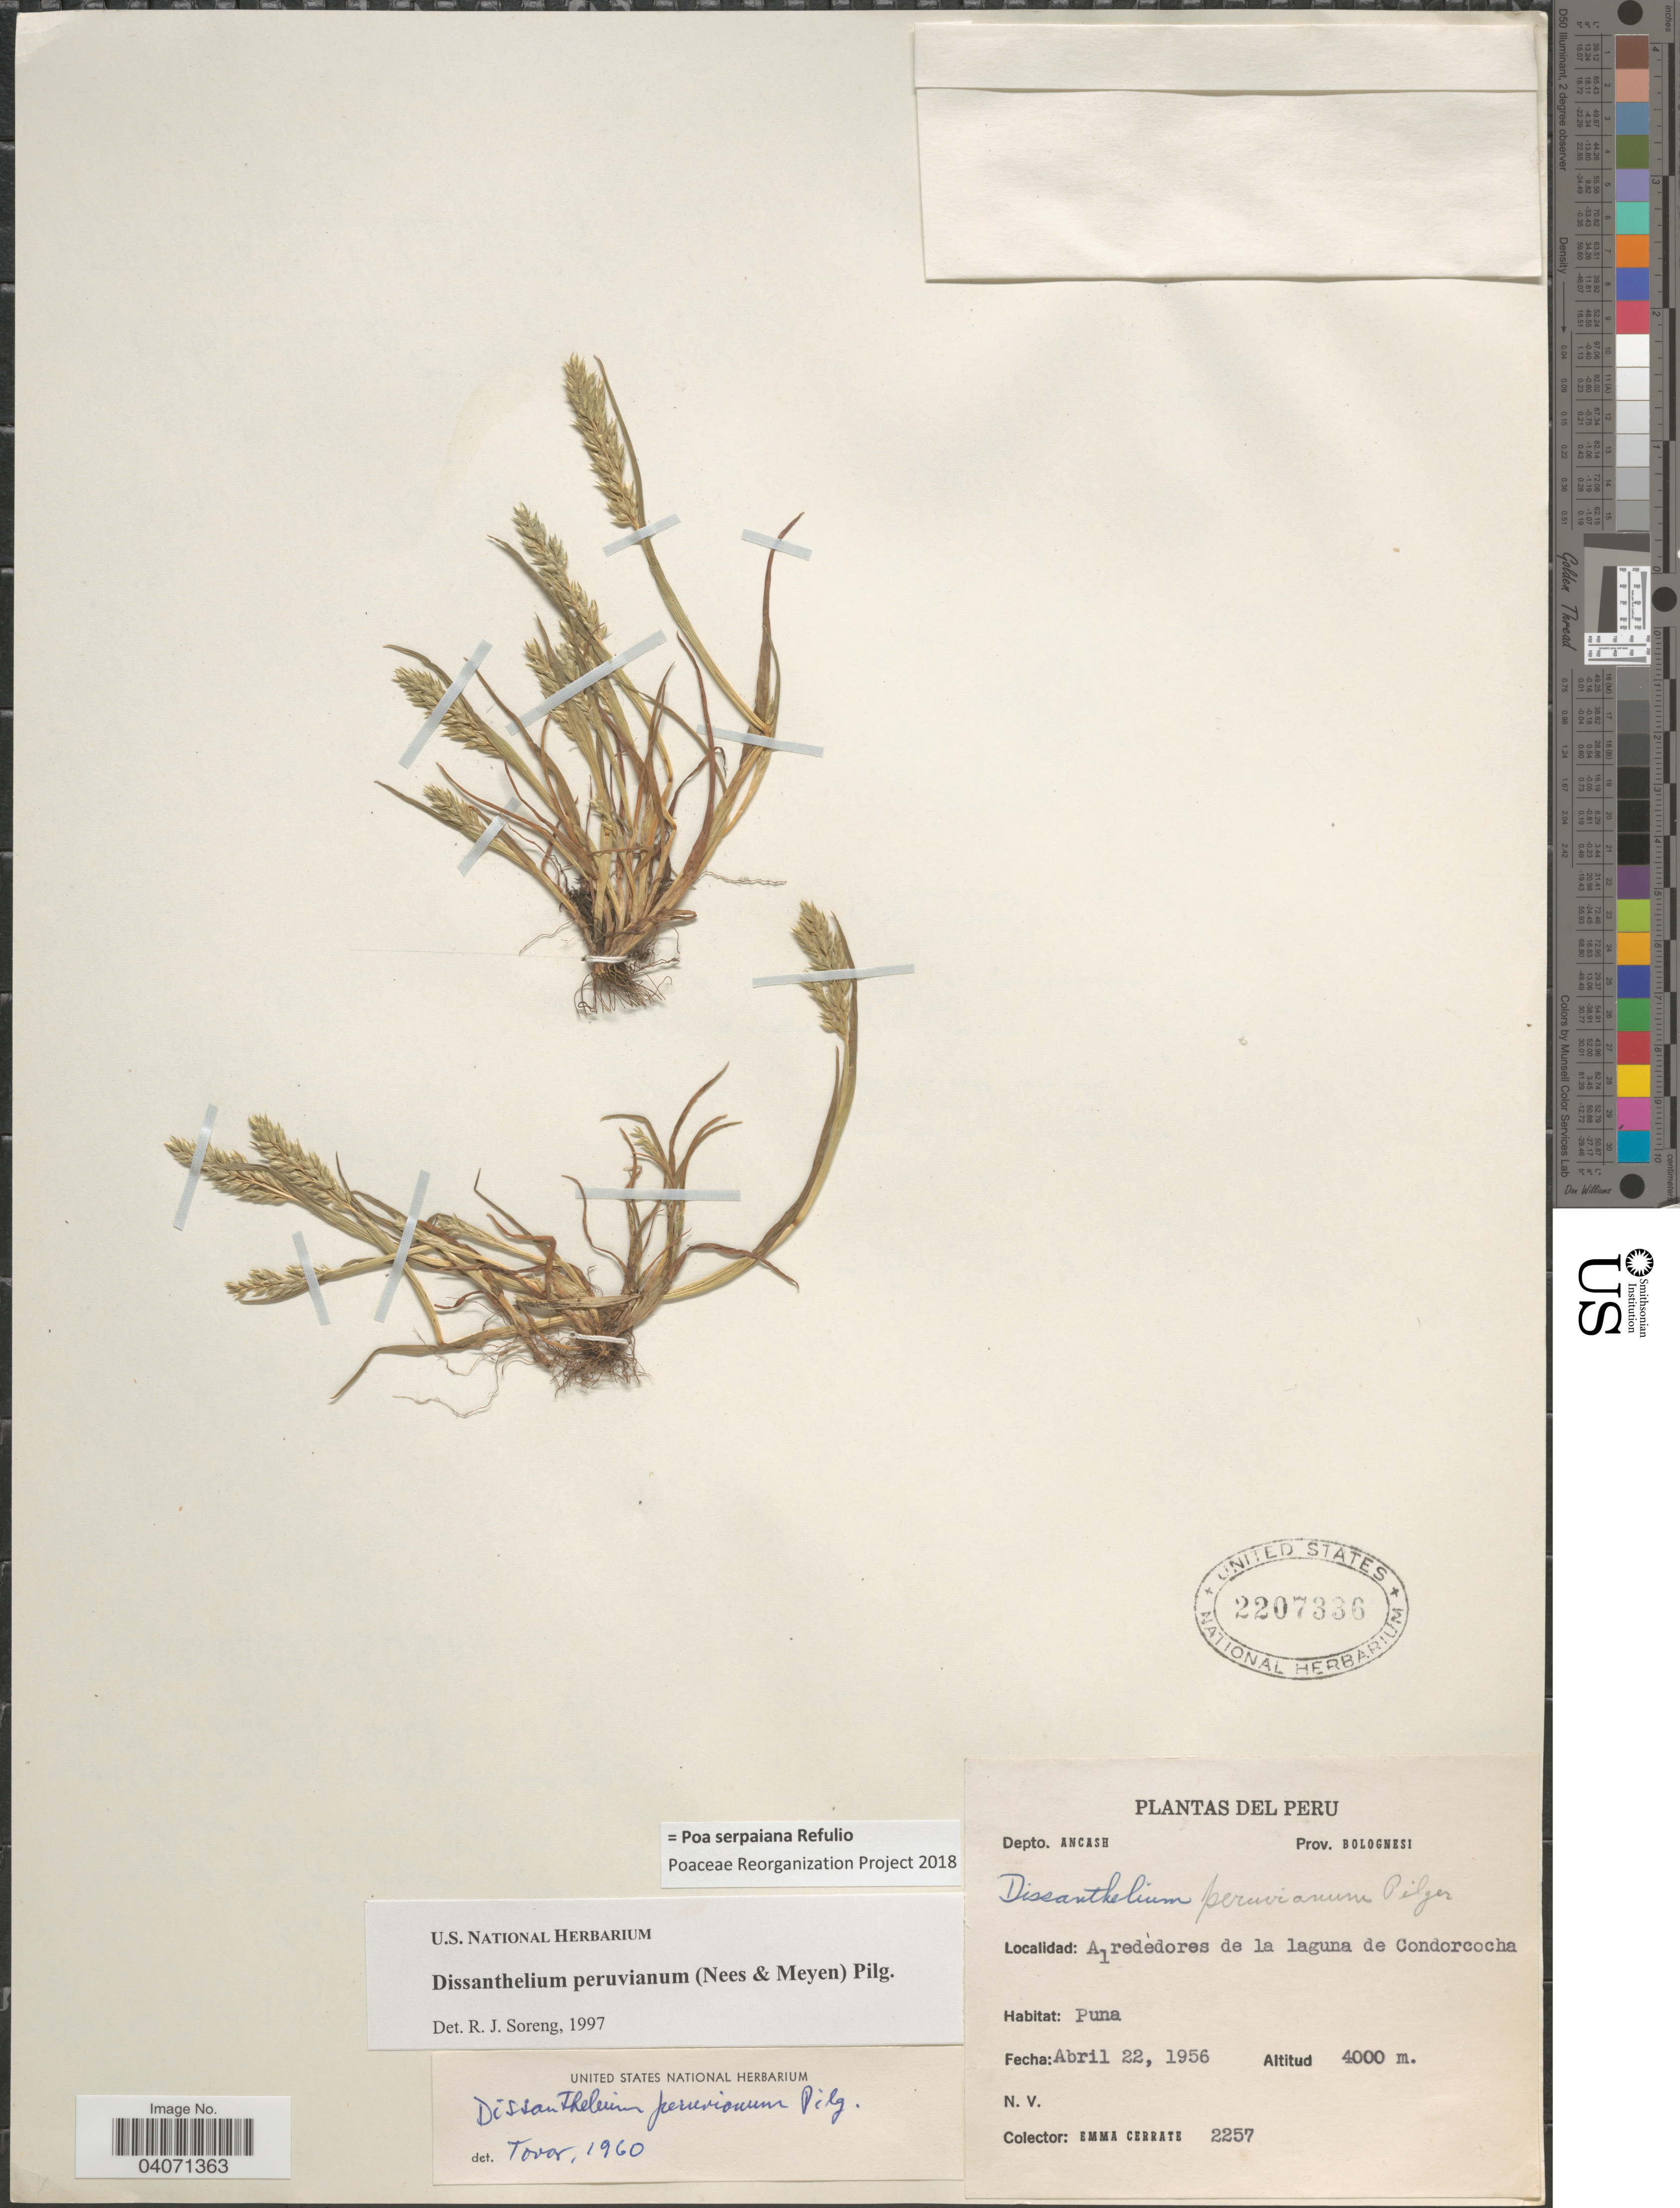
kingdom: Plantae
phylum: Tracheophyta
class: Liliopsida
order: Poales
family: Poaceae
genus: Poa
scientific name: Poa serpaiana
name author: Refulio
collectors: E. Cerrate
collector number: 2257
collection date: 1956-04-22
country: Peru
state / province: Ancash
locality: Depto. Ancash Prov. Bolognesi. Alrededores de la laguna de Condorcocha.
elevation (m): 4000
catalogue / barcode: US 2207336